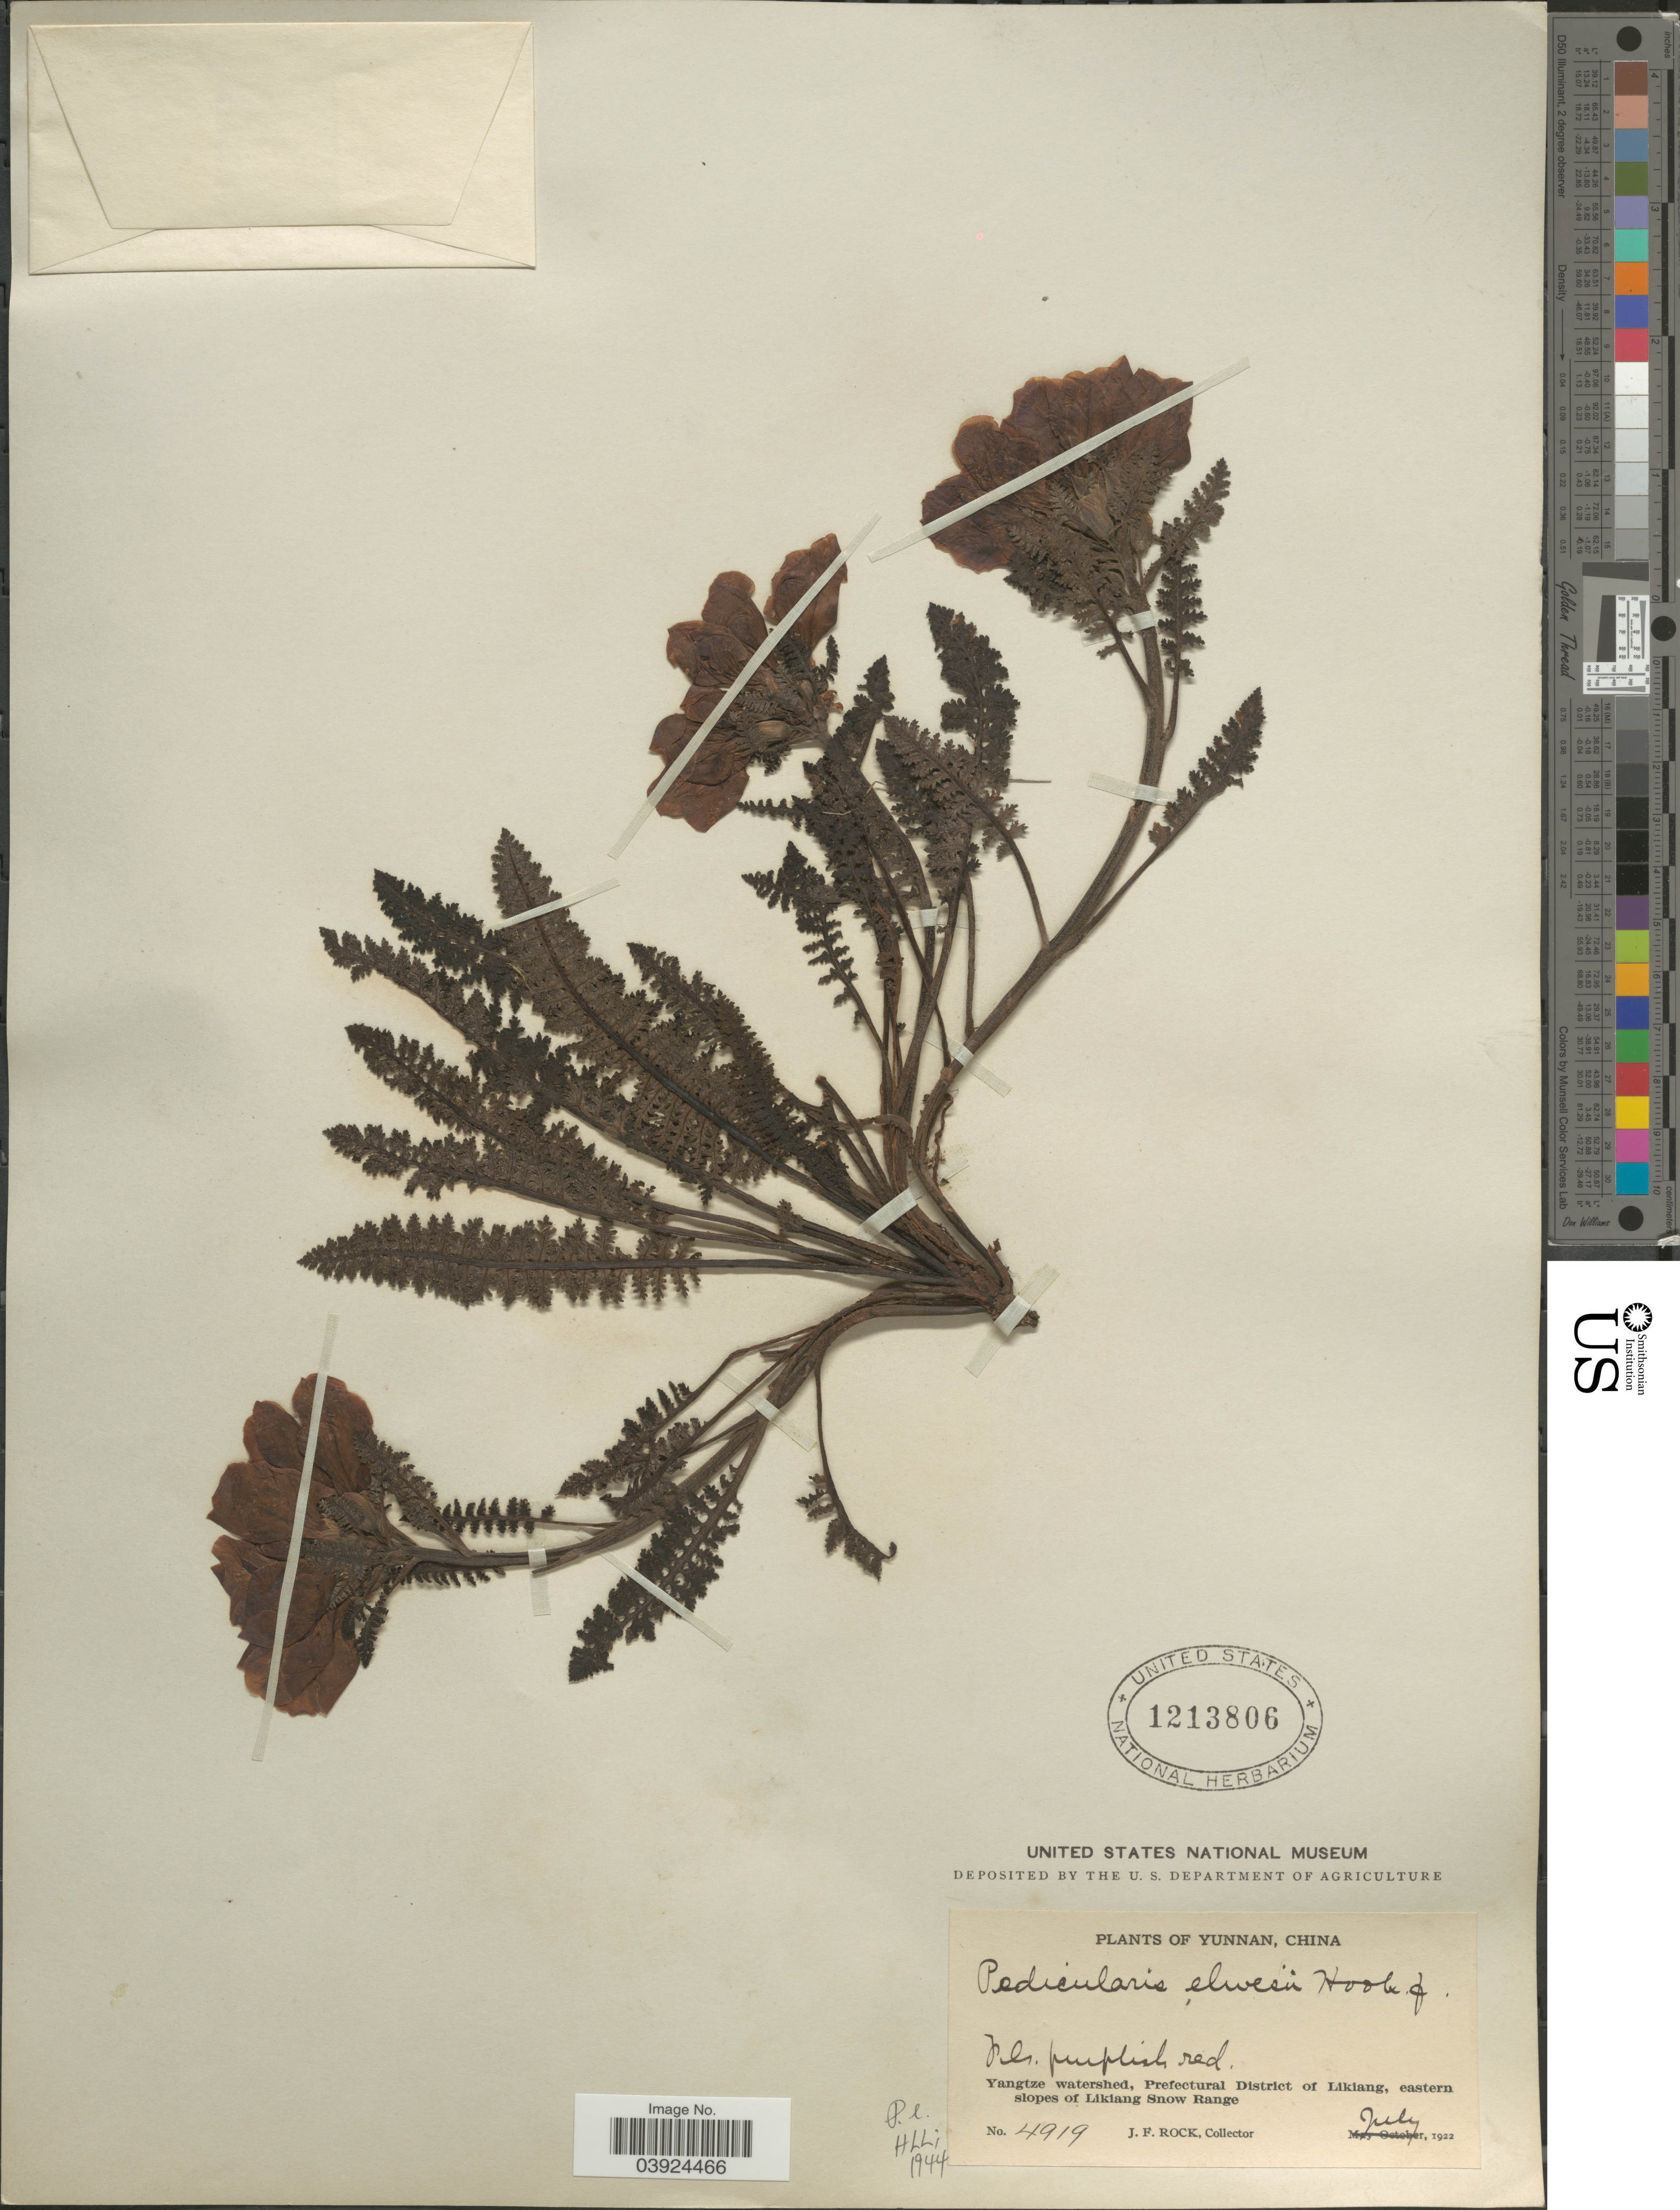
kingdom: Plantae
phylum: Tracheophyta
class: Magnoliopsida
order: Lamiales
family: Orobanchaceae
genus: Pedicularis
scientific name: Pedicularis elwesii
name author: Hook. f.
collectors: J. Rock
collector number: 4919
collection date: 1922-07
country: China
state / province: Yunnan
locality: Yangtze watershed, Prefectural District of Likiang, eastern slopes of Likiang Snow Range.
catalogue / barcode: US 1213806